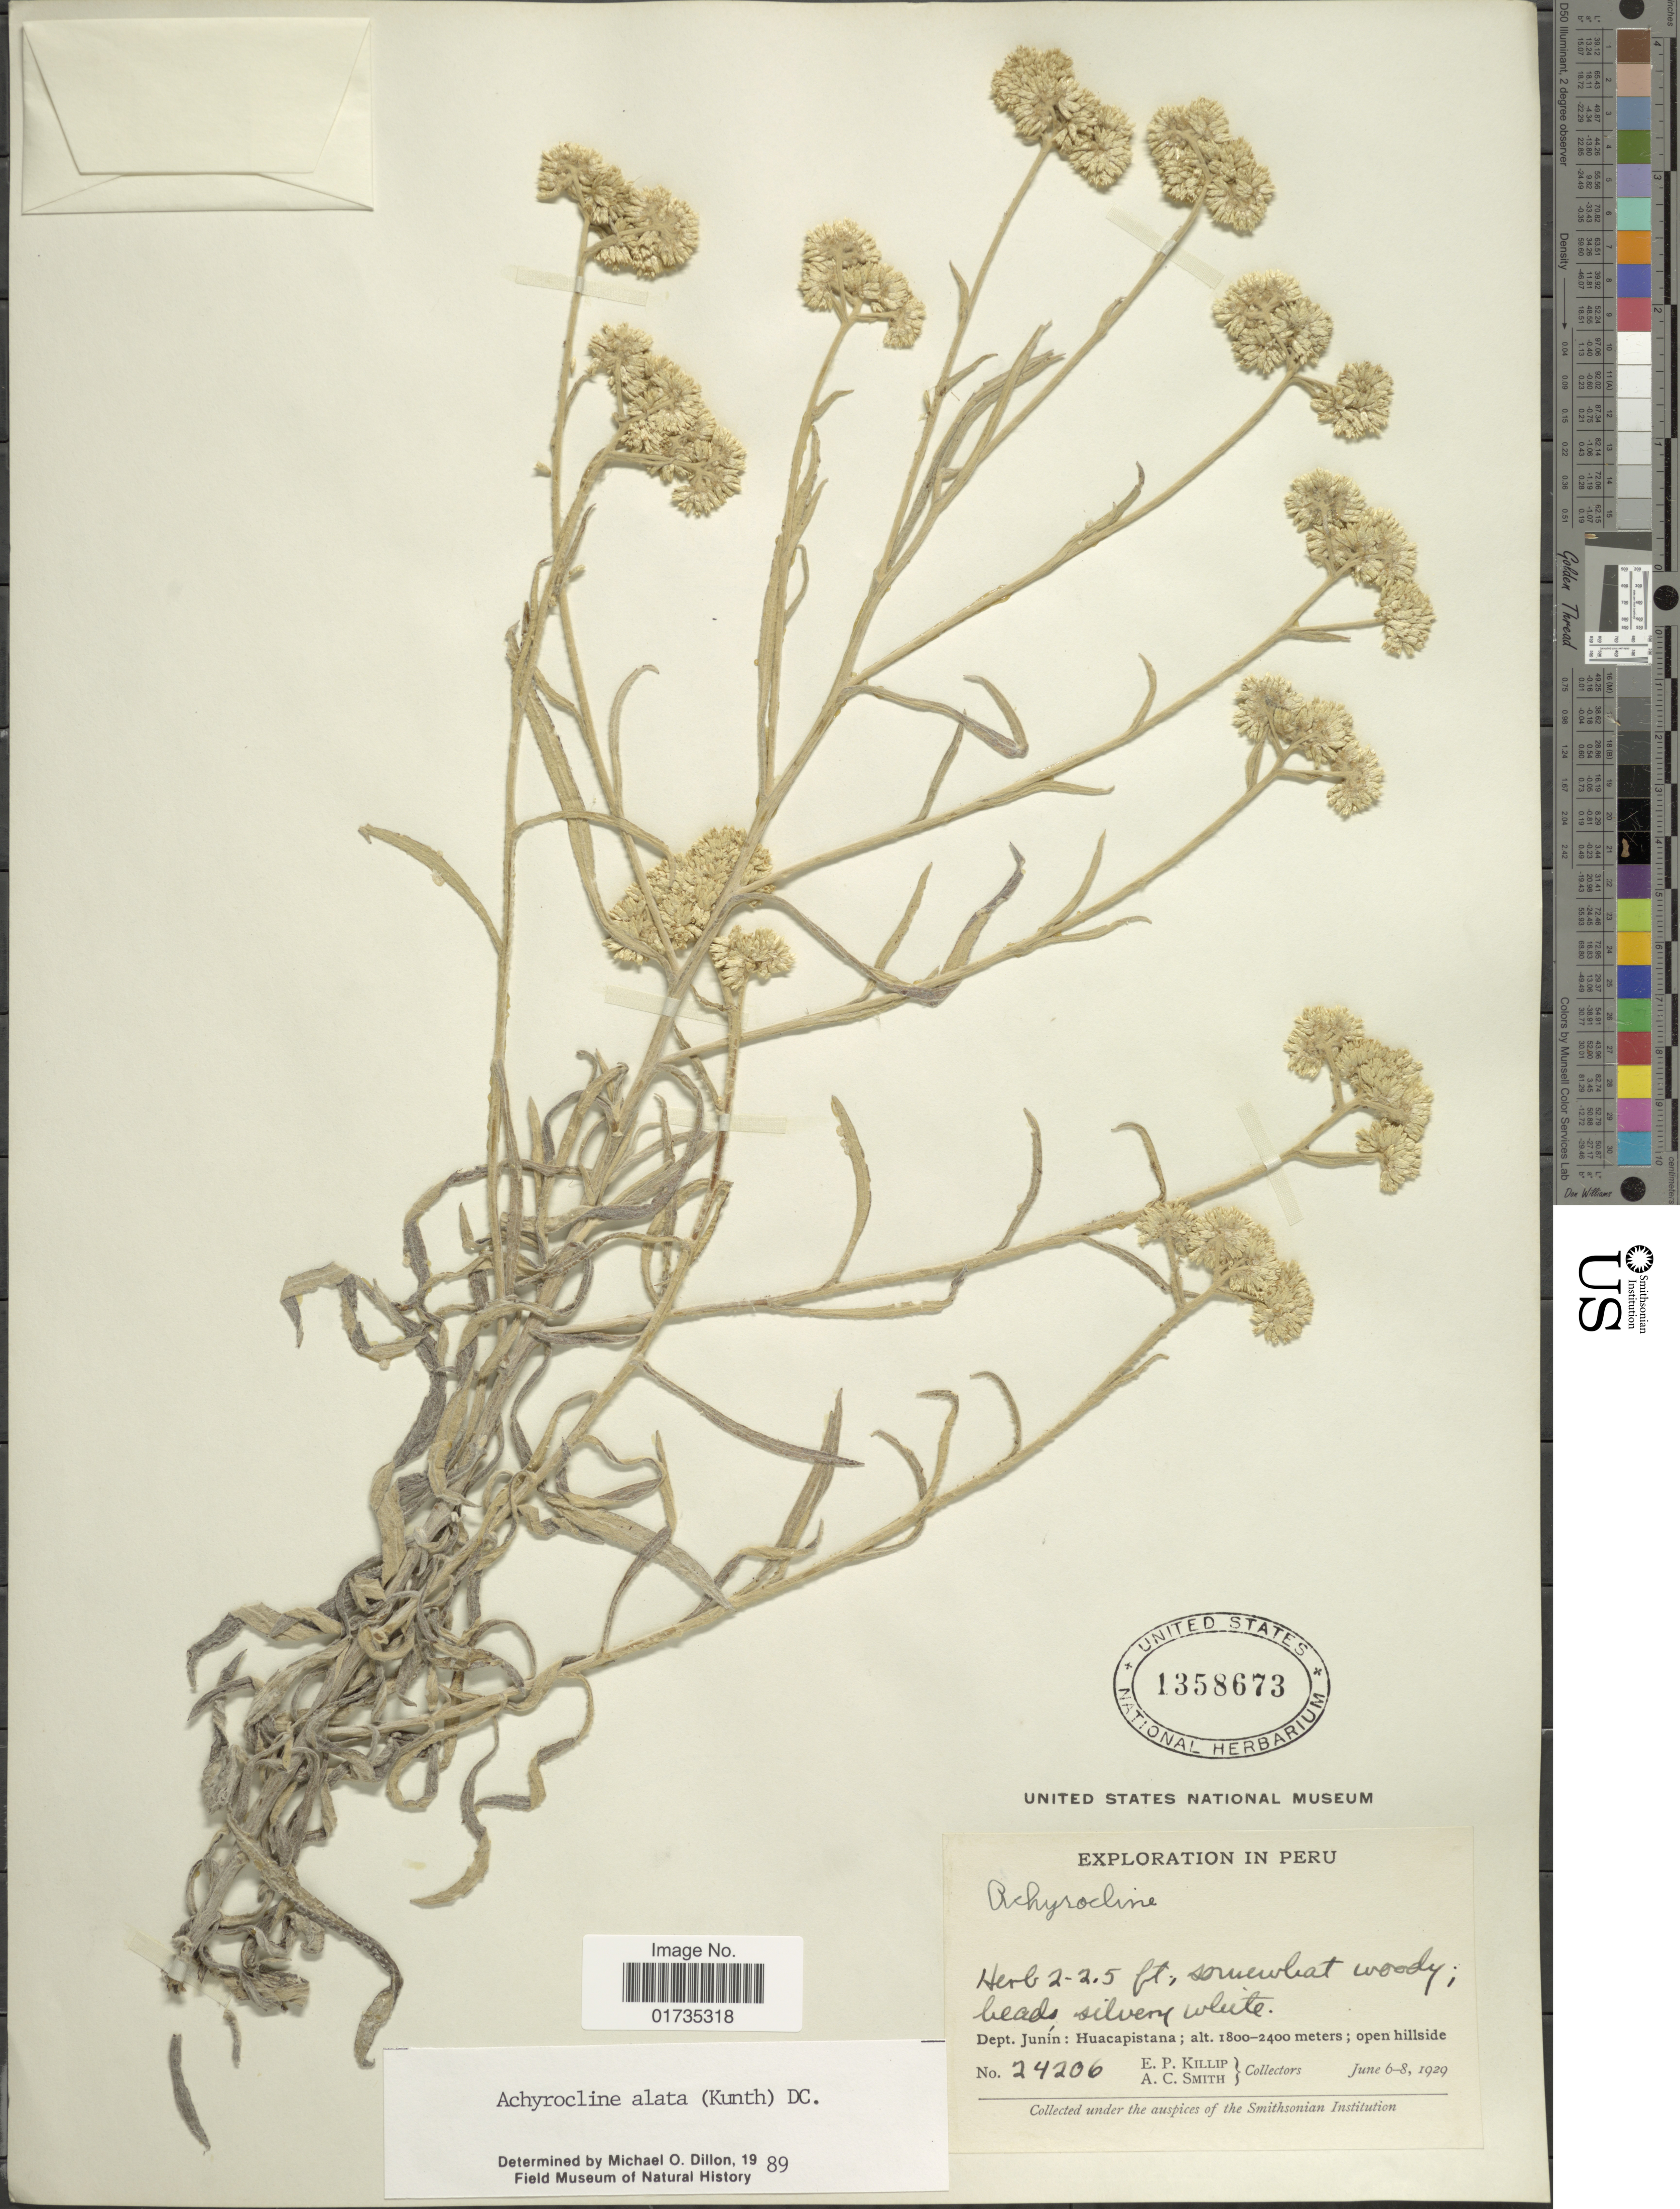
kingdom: Plantae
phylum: Tracheophyta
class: Magnoliopsida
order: Asterales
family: Asteraceae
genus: Achyrocline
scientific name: Achyrocline alata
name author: (Kunth) DC.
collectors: E. P. Killip & A. C. Smith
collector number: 24206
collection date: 1929-06-06/1929-06-08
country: Peru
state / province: Junín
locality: Dept. Junín: Huacapistana. open hillside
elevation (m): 1800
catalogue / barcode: US 1358673